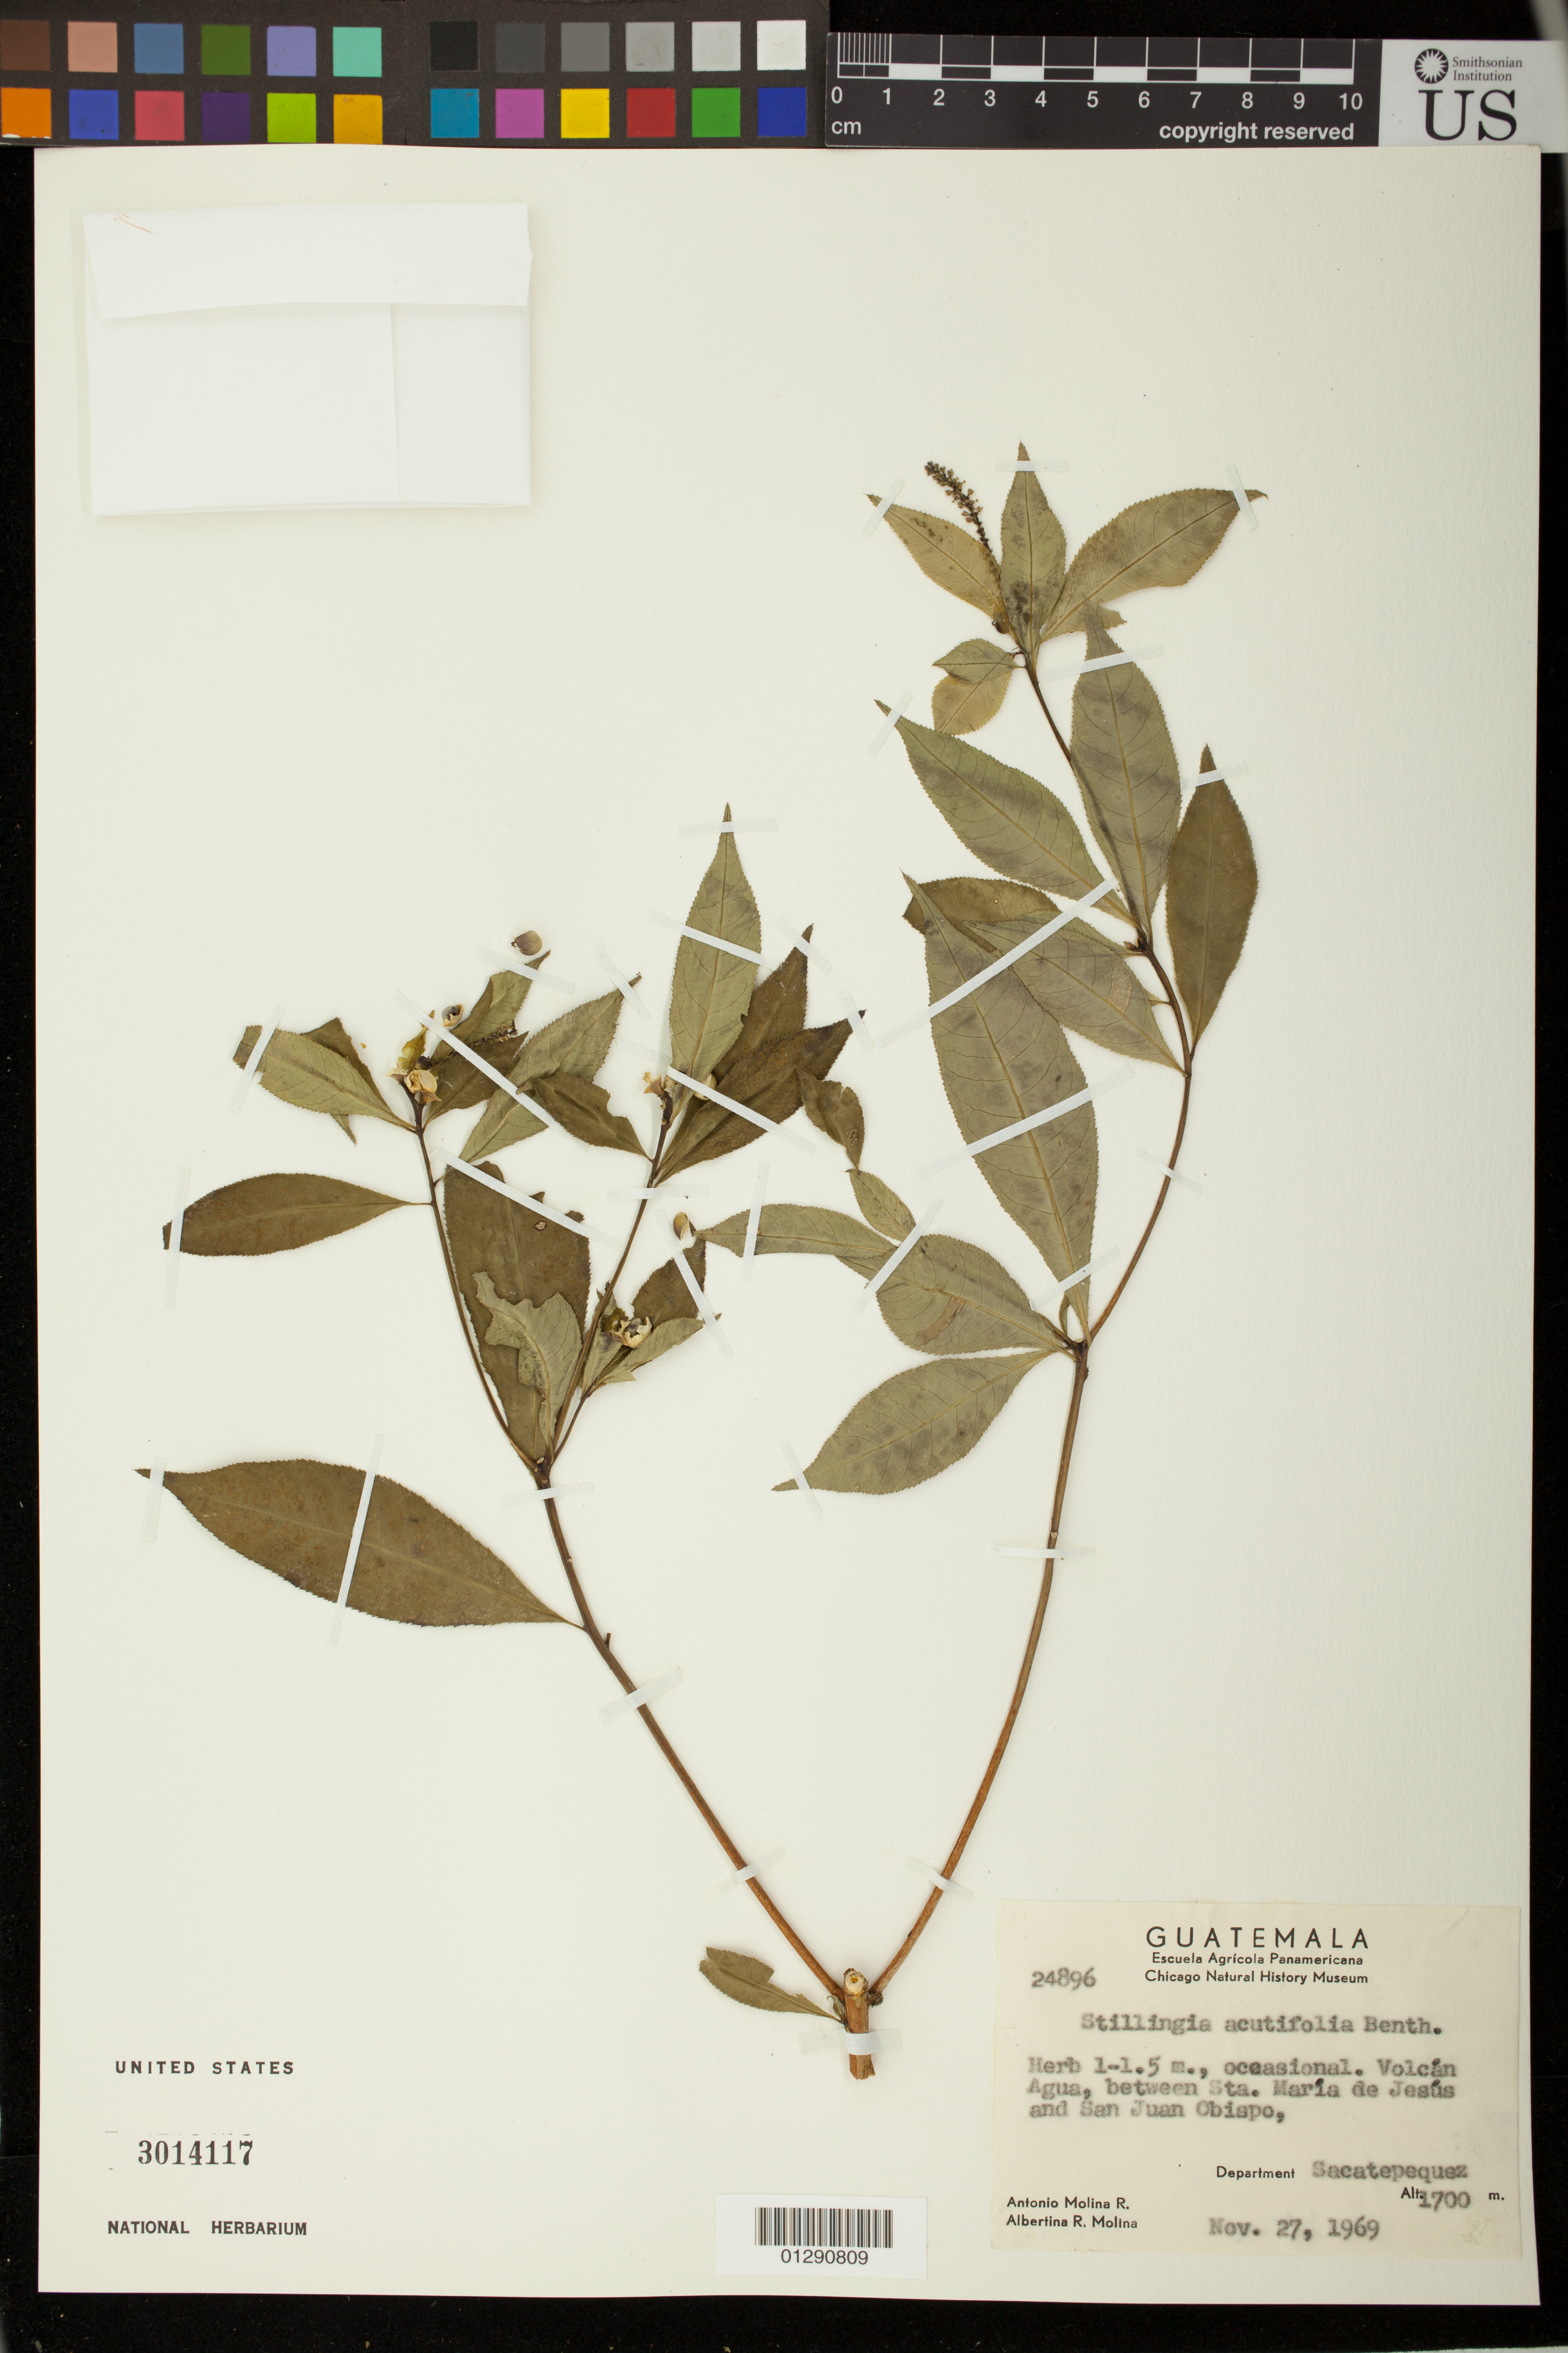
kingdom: Plantae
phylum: Tracheophyta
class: Magnoliopsida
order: Malpighiales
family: Euphorbiaceae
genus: Stillingia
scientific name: Stillingia acutifolia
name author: (Benth.) Benth. ex Hemsl.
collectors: A. R. Molina & A. Molina R.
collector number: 24896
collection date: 1969-11-27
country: Guatemala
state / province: Sacatepéquez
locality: Volcan Agua, between Sta. Maria de Jesus and San Juan Obispo.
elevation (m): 1700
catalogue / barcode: US 3014117